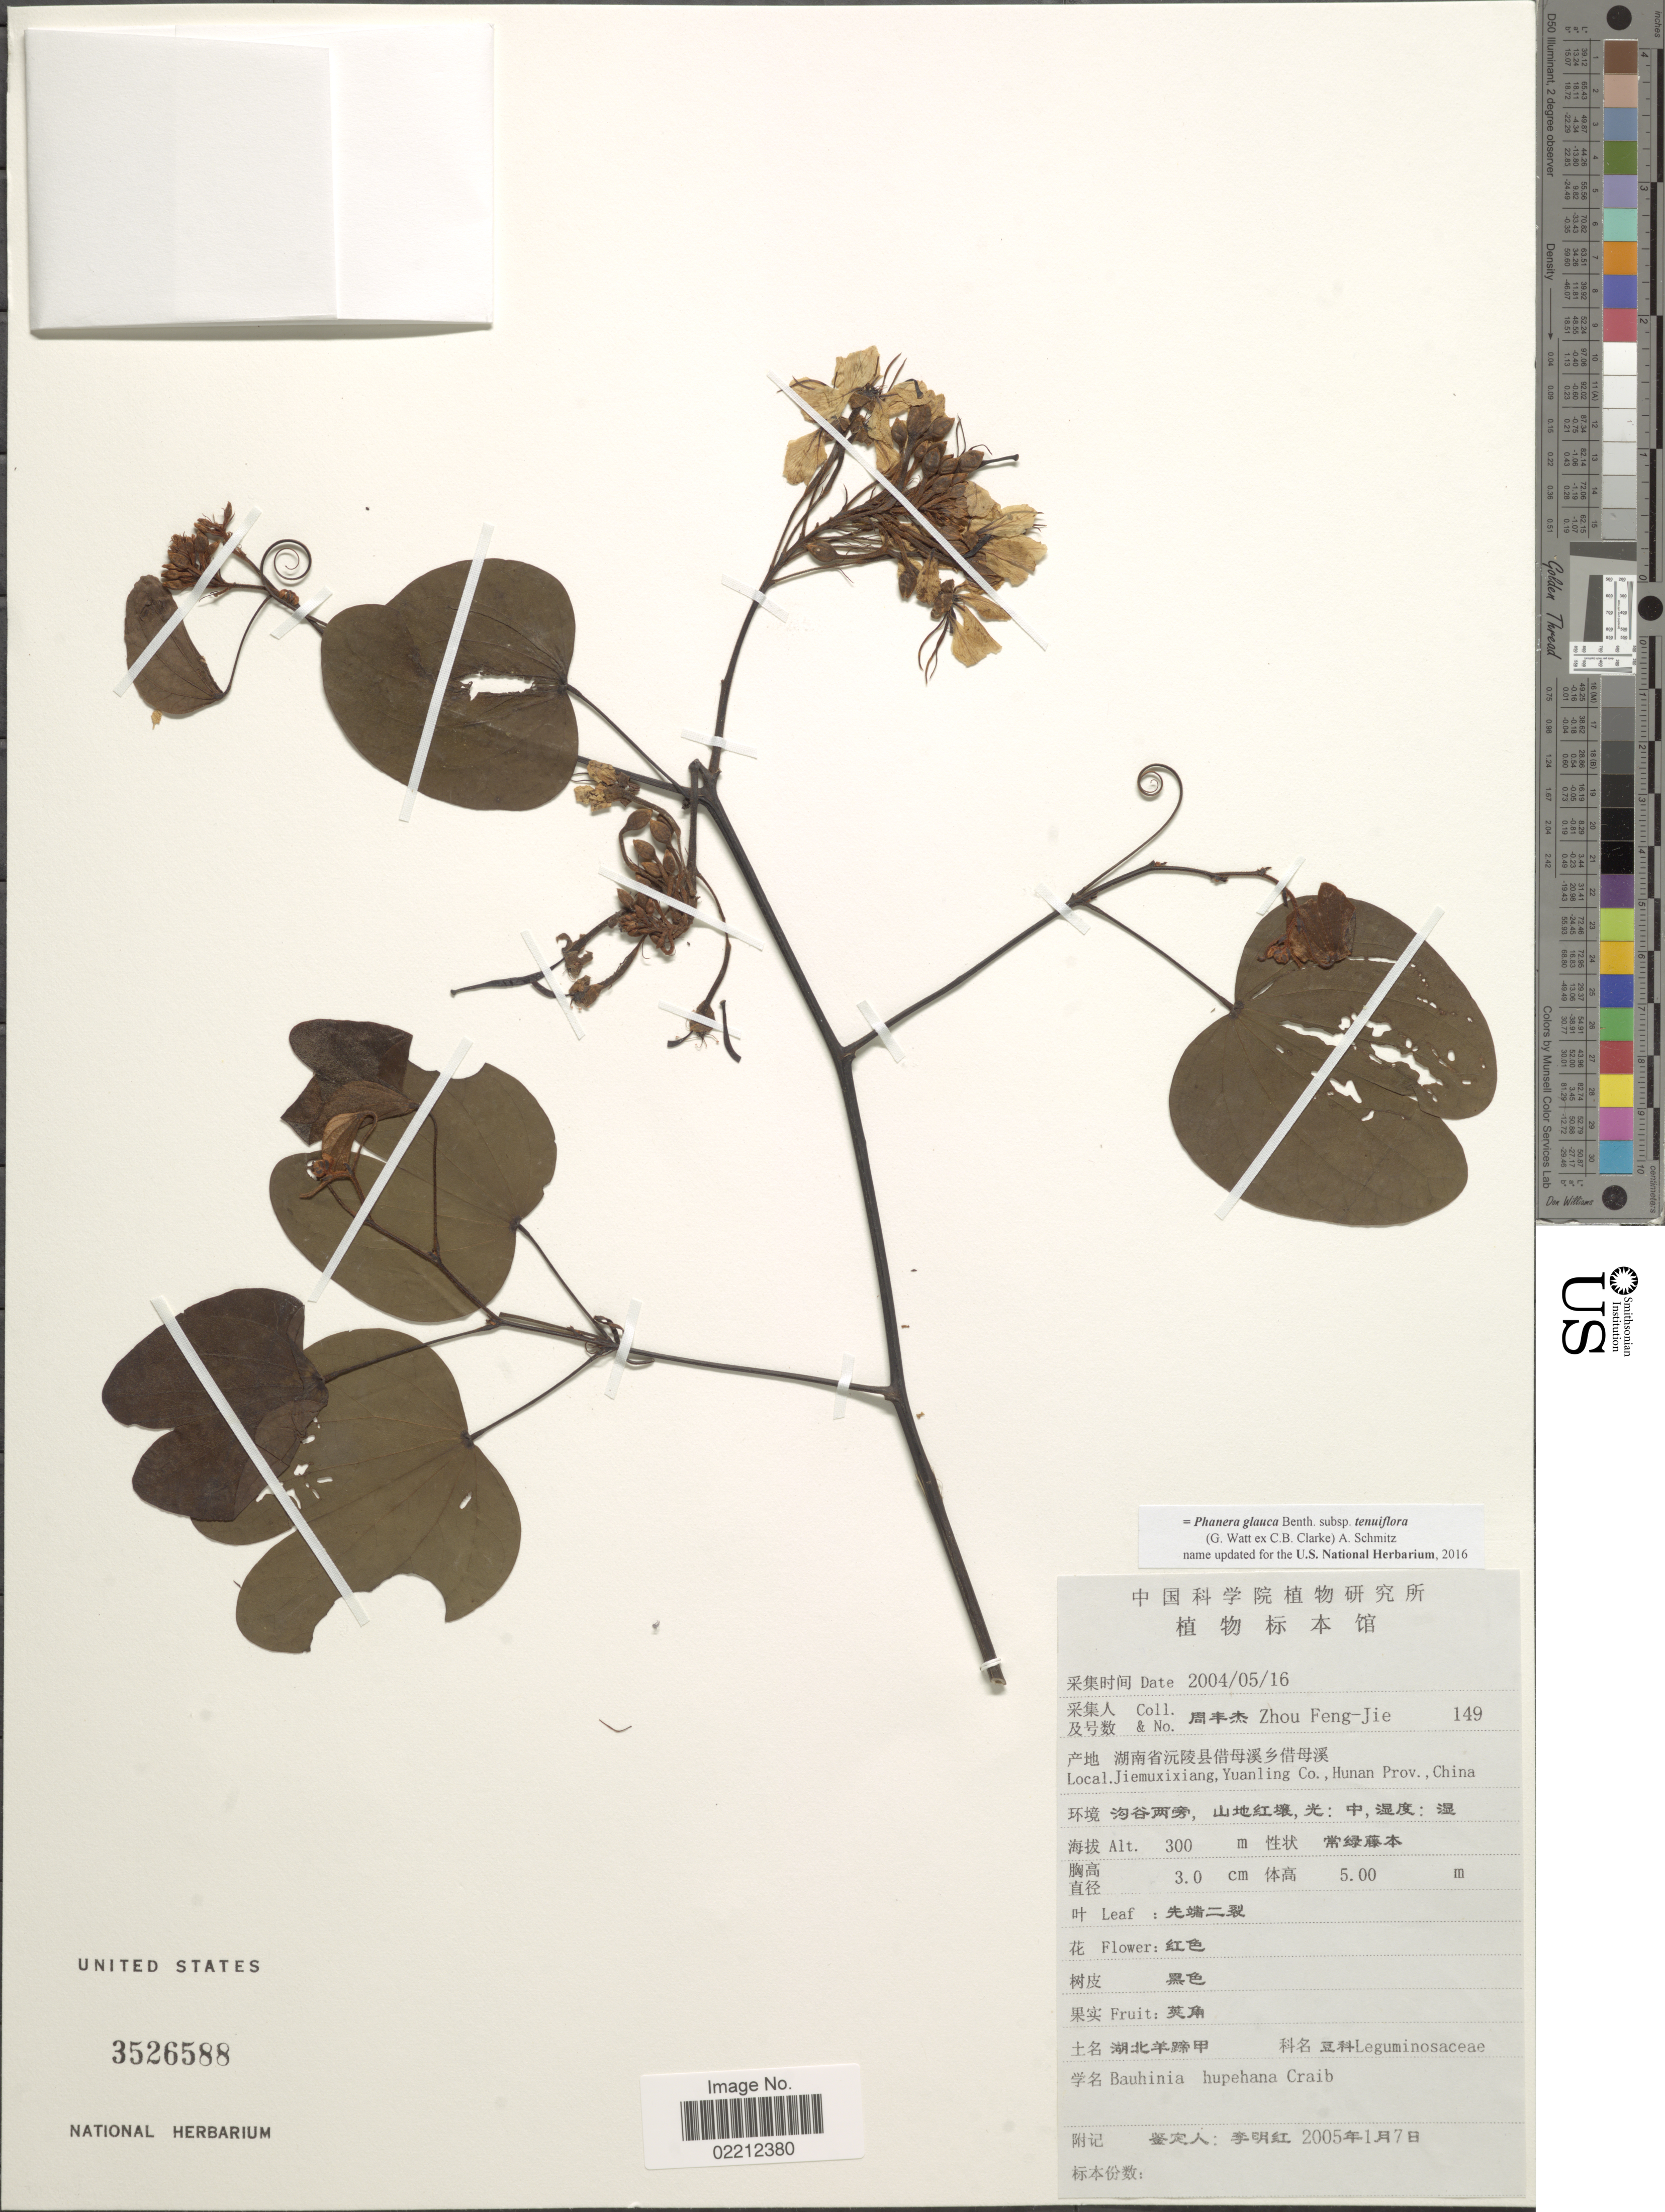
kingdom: Plantae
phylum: Tracheophyta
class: Magnoliopsida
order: Fabales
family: Fabaceae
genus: Phanera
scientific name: Phanera glauca subsp. tenuiflora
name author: (Watt ex C.B. Clarke) A.Schmitz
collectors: F. Zhou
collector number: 149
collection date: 2004-05-16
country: China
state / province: Hunan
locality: Jiemuxixiang, Yuanling Co, Hunan Prov. China.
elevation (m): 300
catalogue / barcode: US 3526588